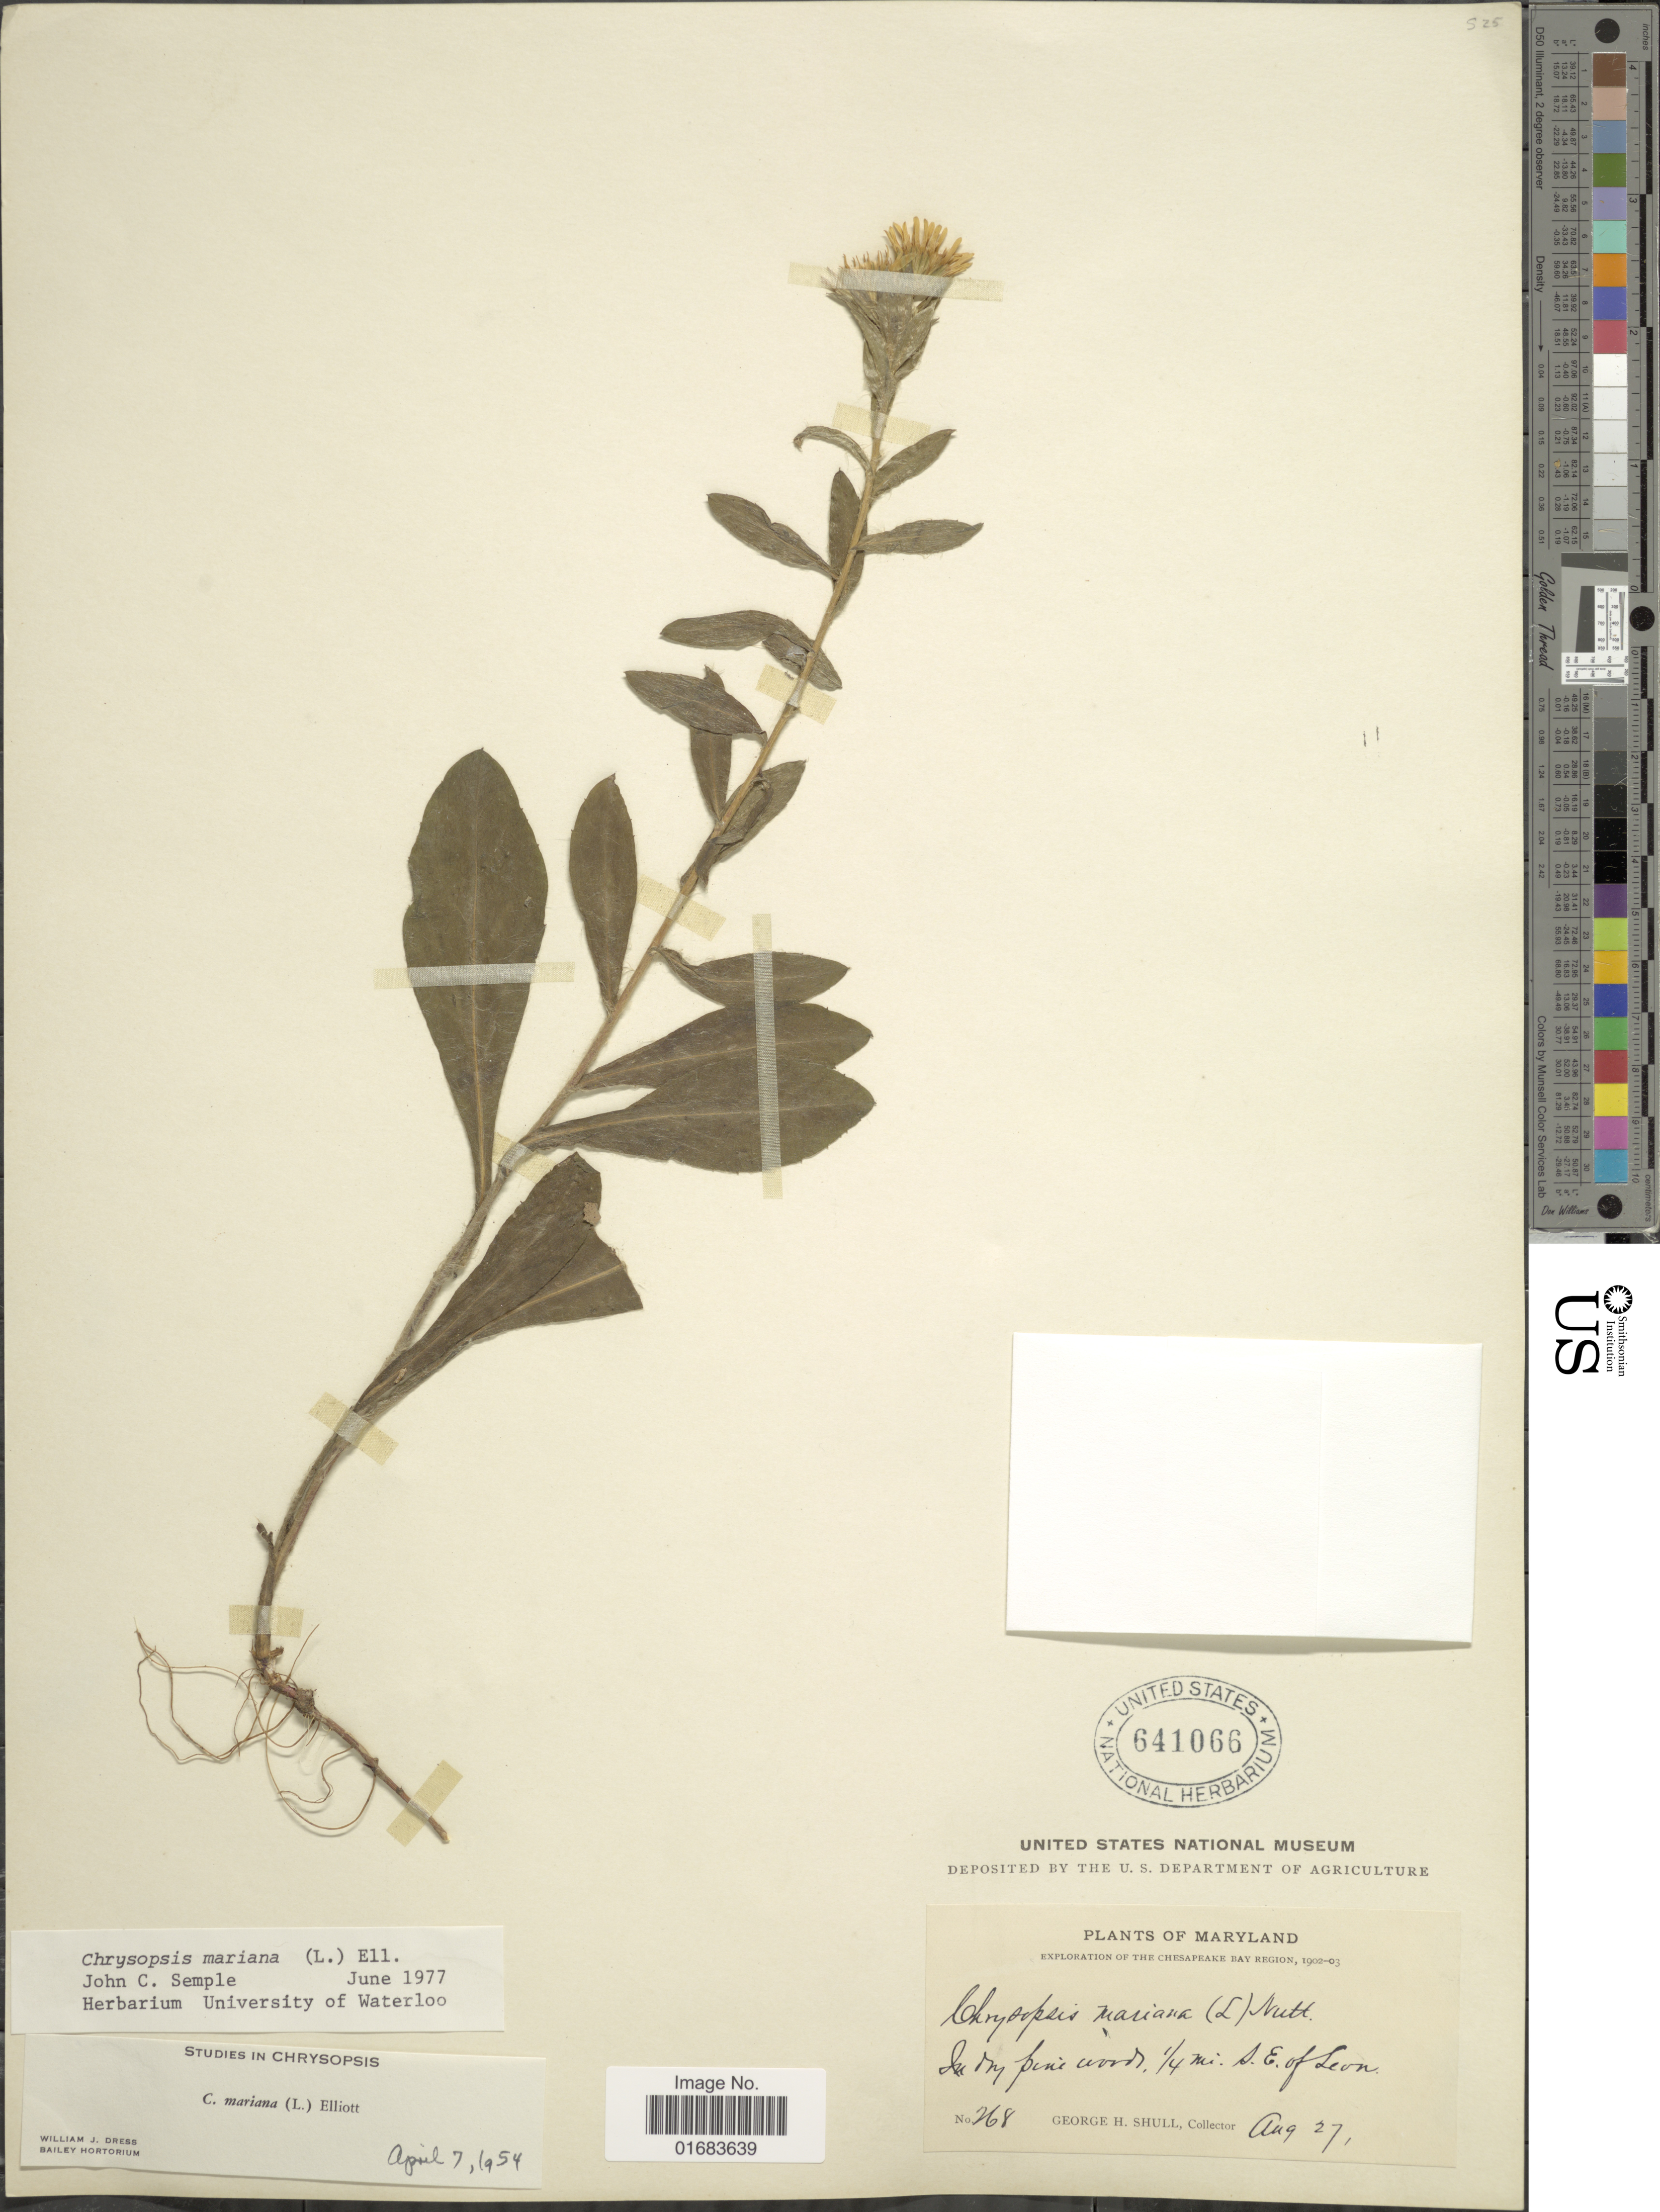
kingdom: Plantae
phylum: Tracheophyta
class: Magnoliopsida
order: Asterales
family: Asteraceae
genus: Chrysopsis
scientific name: Chrysopsis mariana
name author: (L.) Elliott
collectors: G. H. Shull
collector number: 268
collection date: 1902-08-27/1903-08-27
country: United States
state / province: Maryland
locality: In dry pine woods, ¼ mi SE of Leon.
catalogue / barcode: US 641066